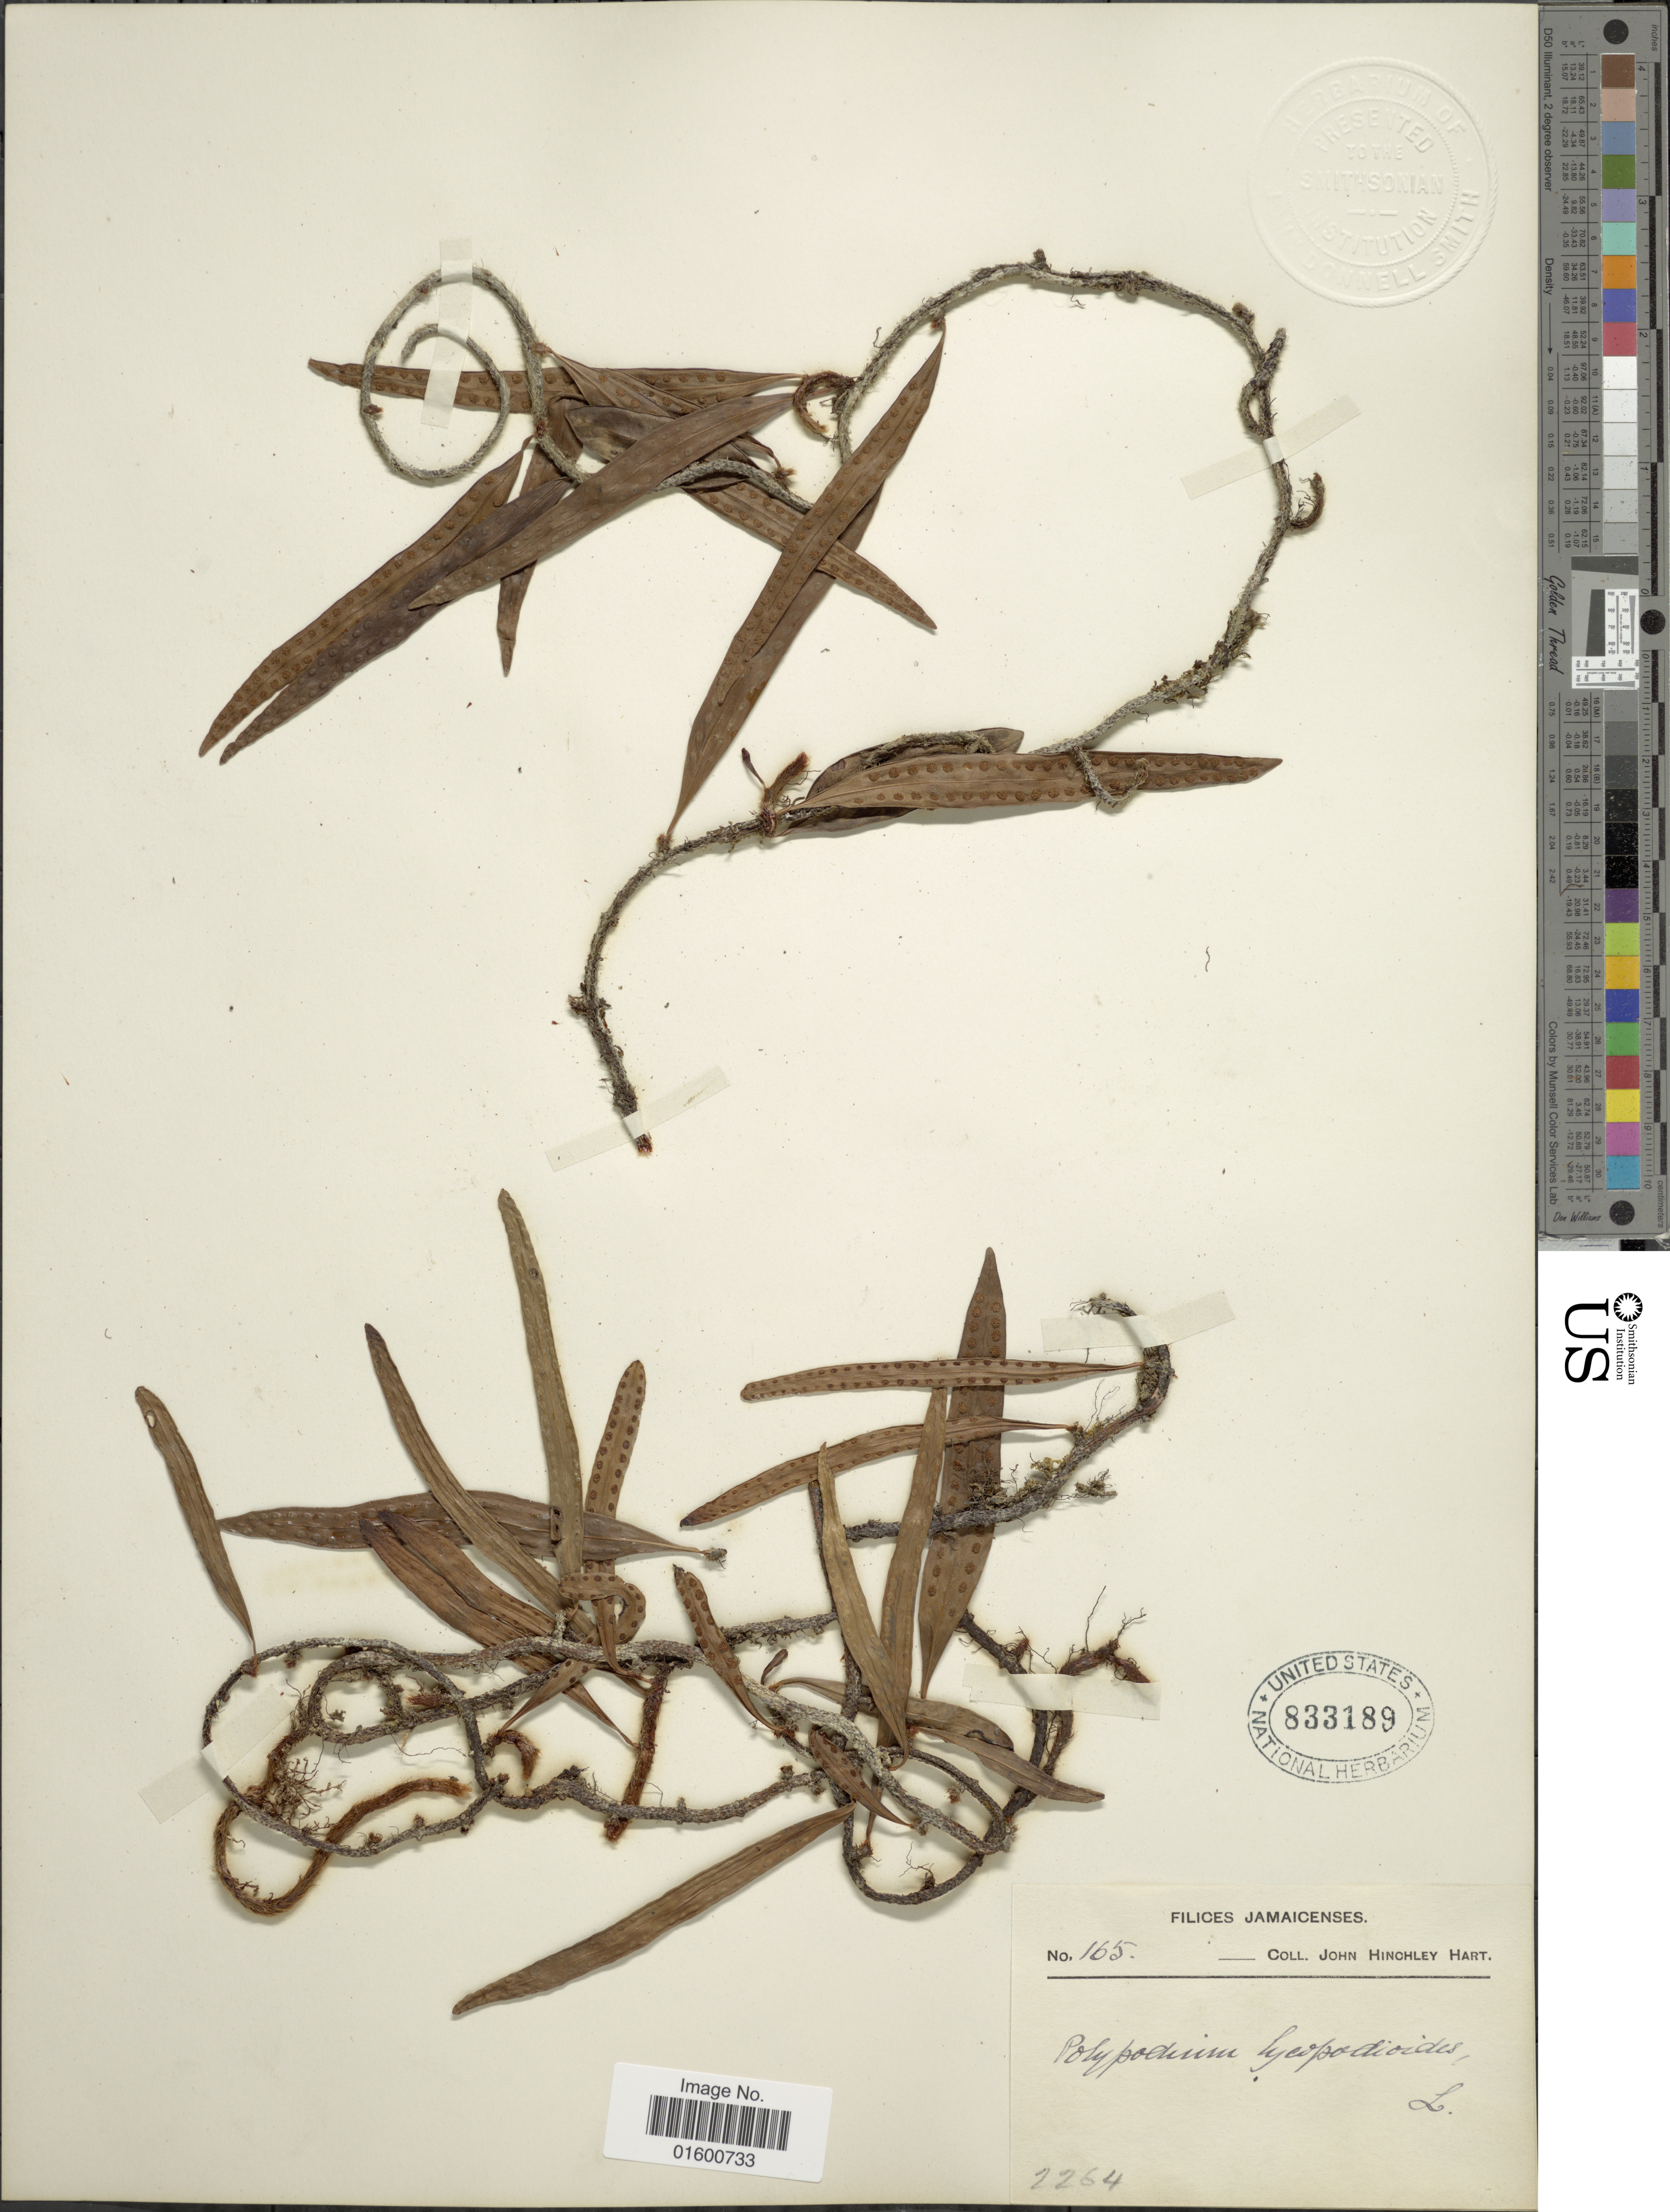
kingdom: Plantae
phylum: Tracheophyta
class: Polypodiopsida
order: Polypodiales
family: Polypodiaceae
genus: Microgramma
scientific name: Microgramma lycopodioides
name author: (L.) Copel.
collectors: J. H. Hart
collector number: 165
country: Jamaica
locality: Jamaicenses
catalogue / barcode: US 833189